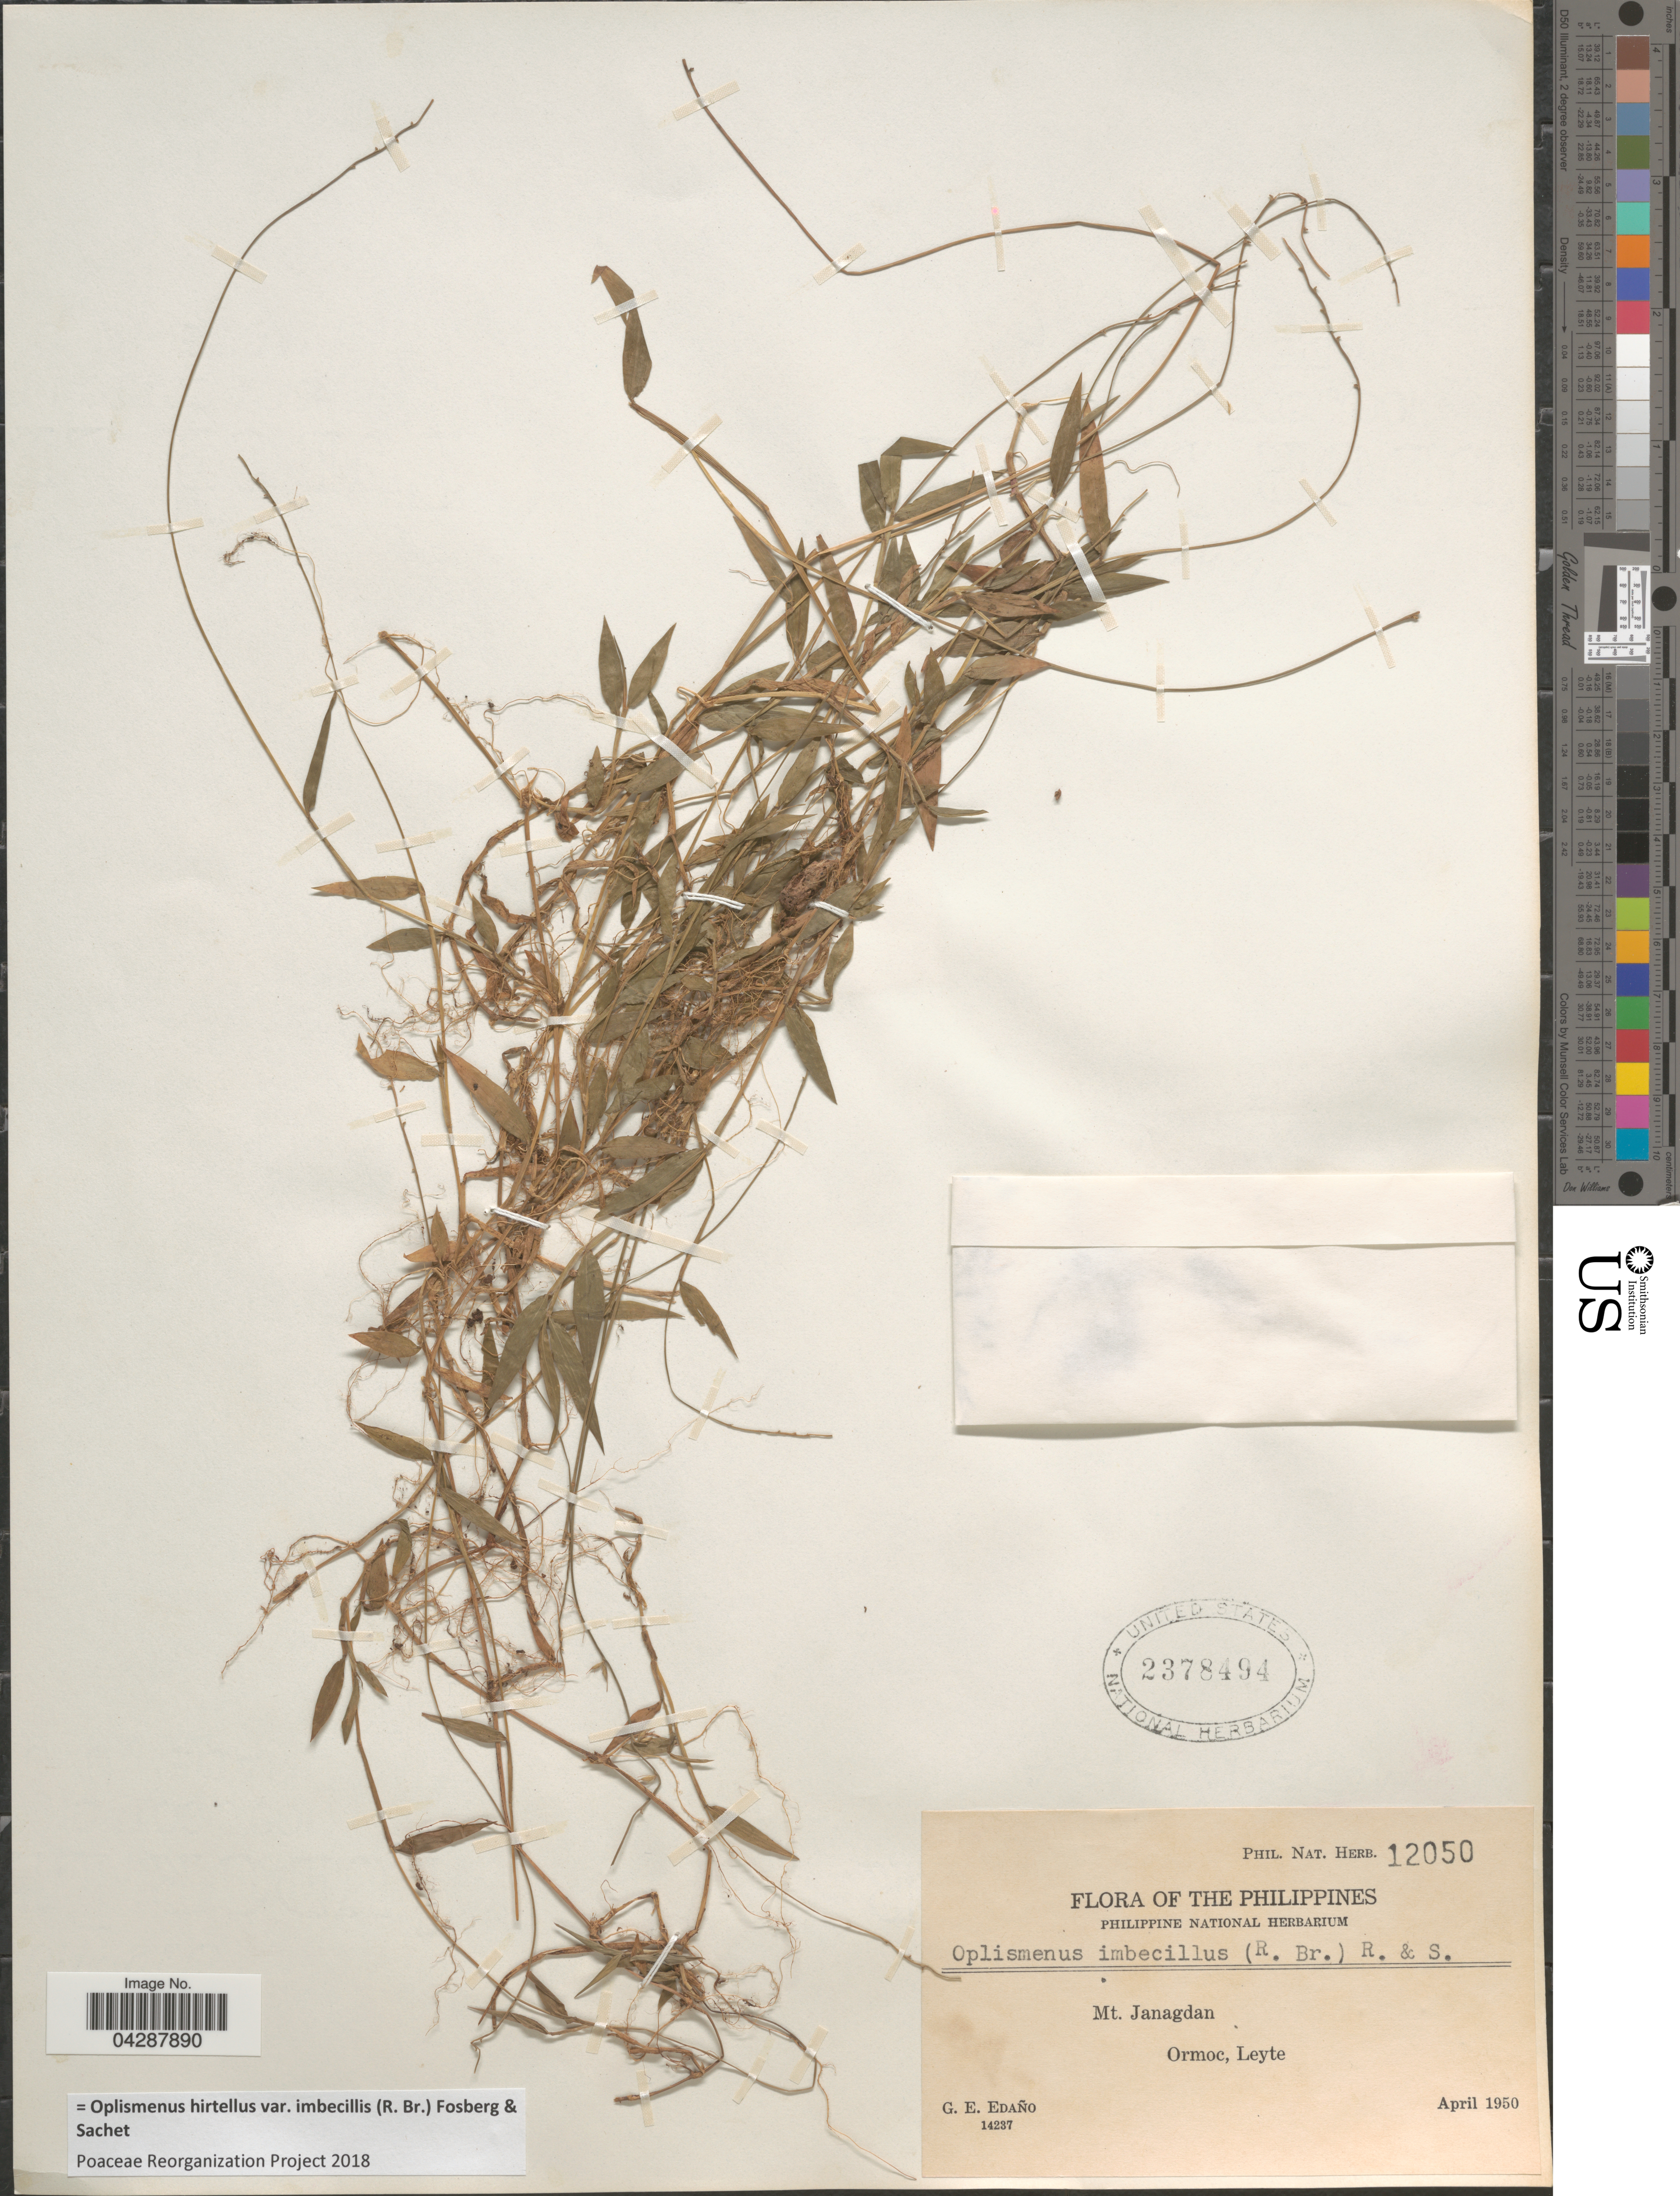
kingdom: Plantae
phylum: Tracheophyta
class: Liliopsida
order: Poales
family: Poaceae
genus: Oplismenus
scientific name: Oplismenus hirtellus var. imbecillis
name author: (R. Br.) Fosberg & Sachet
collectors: G. E. Edaño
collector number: Phil. Nat. Herb. 12050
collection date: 1950-04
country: Philippines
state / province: Eastern Visayas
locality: Mt. Janagdan. Ormoc, Leyte.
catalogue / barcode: US 2378494